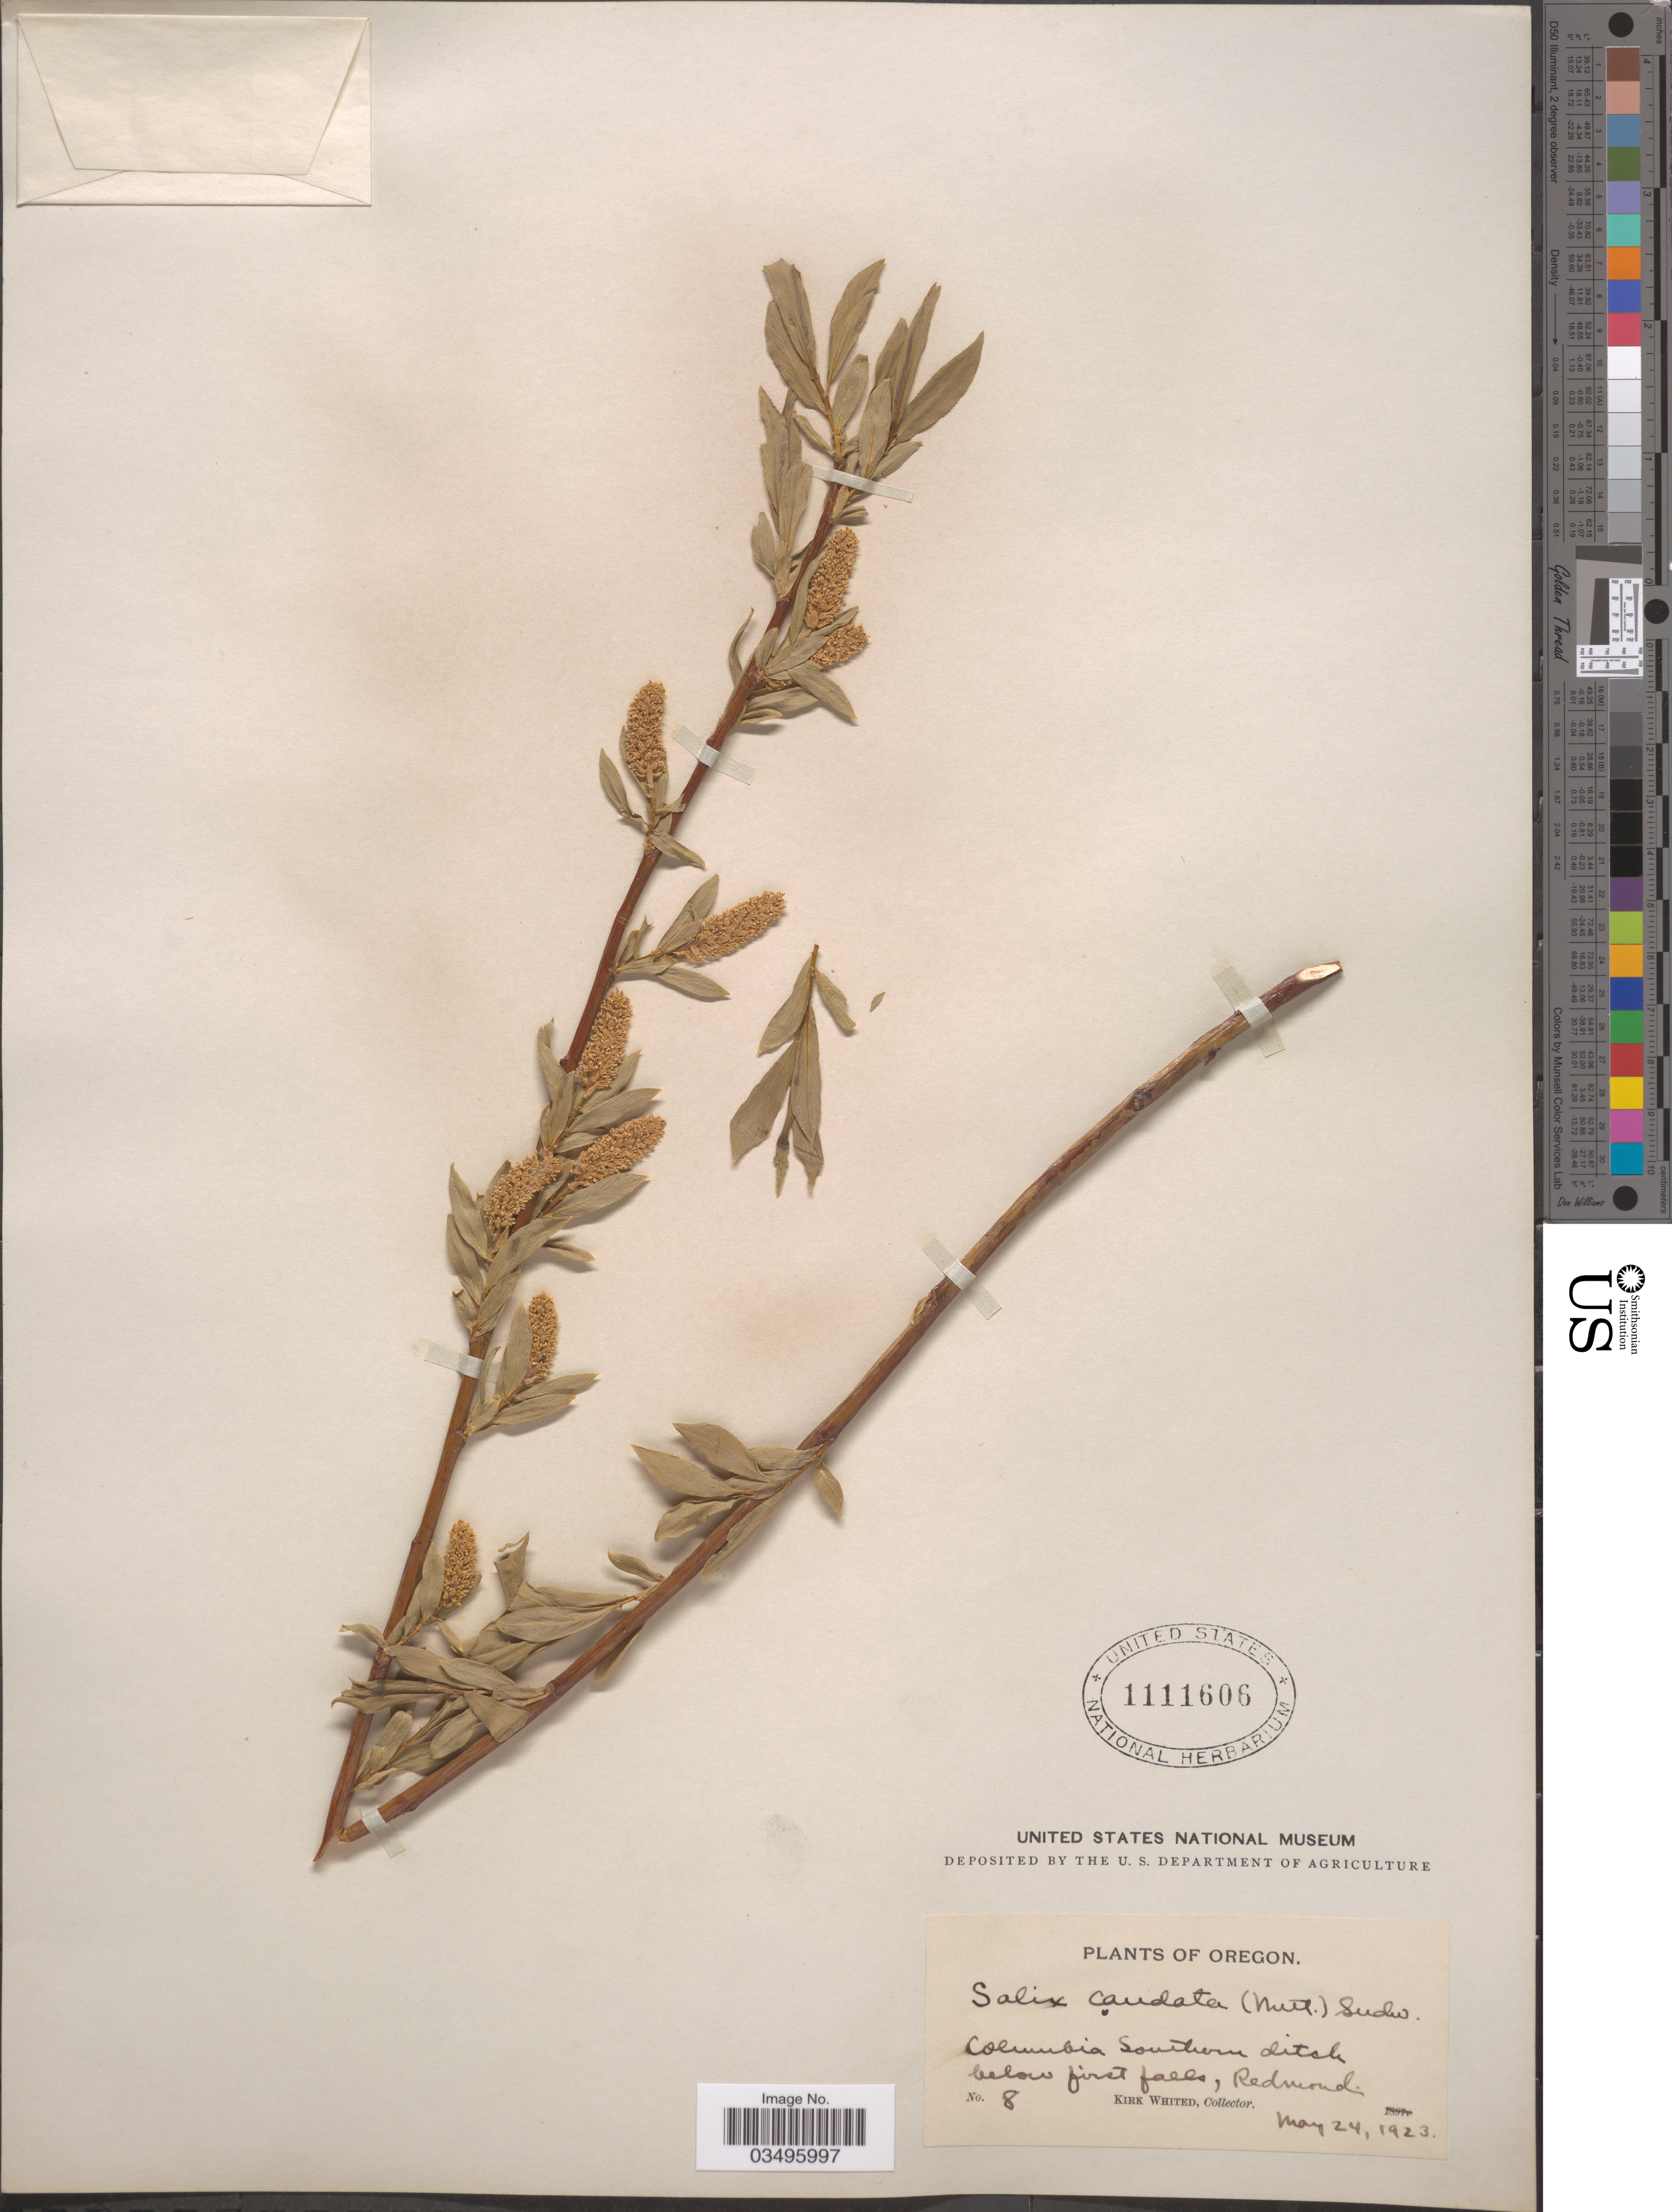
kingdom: Plantae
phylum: Tracheophyta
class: Magnoliopsida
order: Malpighiales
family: Salicaceae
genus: Salix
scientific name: Salix caudata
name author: A. Heller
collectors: K. Whited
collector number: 8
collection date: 1923-05-24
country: United States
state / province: Oregon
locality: Columbia Southern ditch below first falls, Redmond.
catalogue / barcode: US 1111606